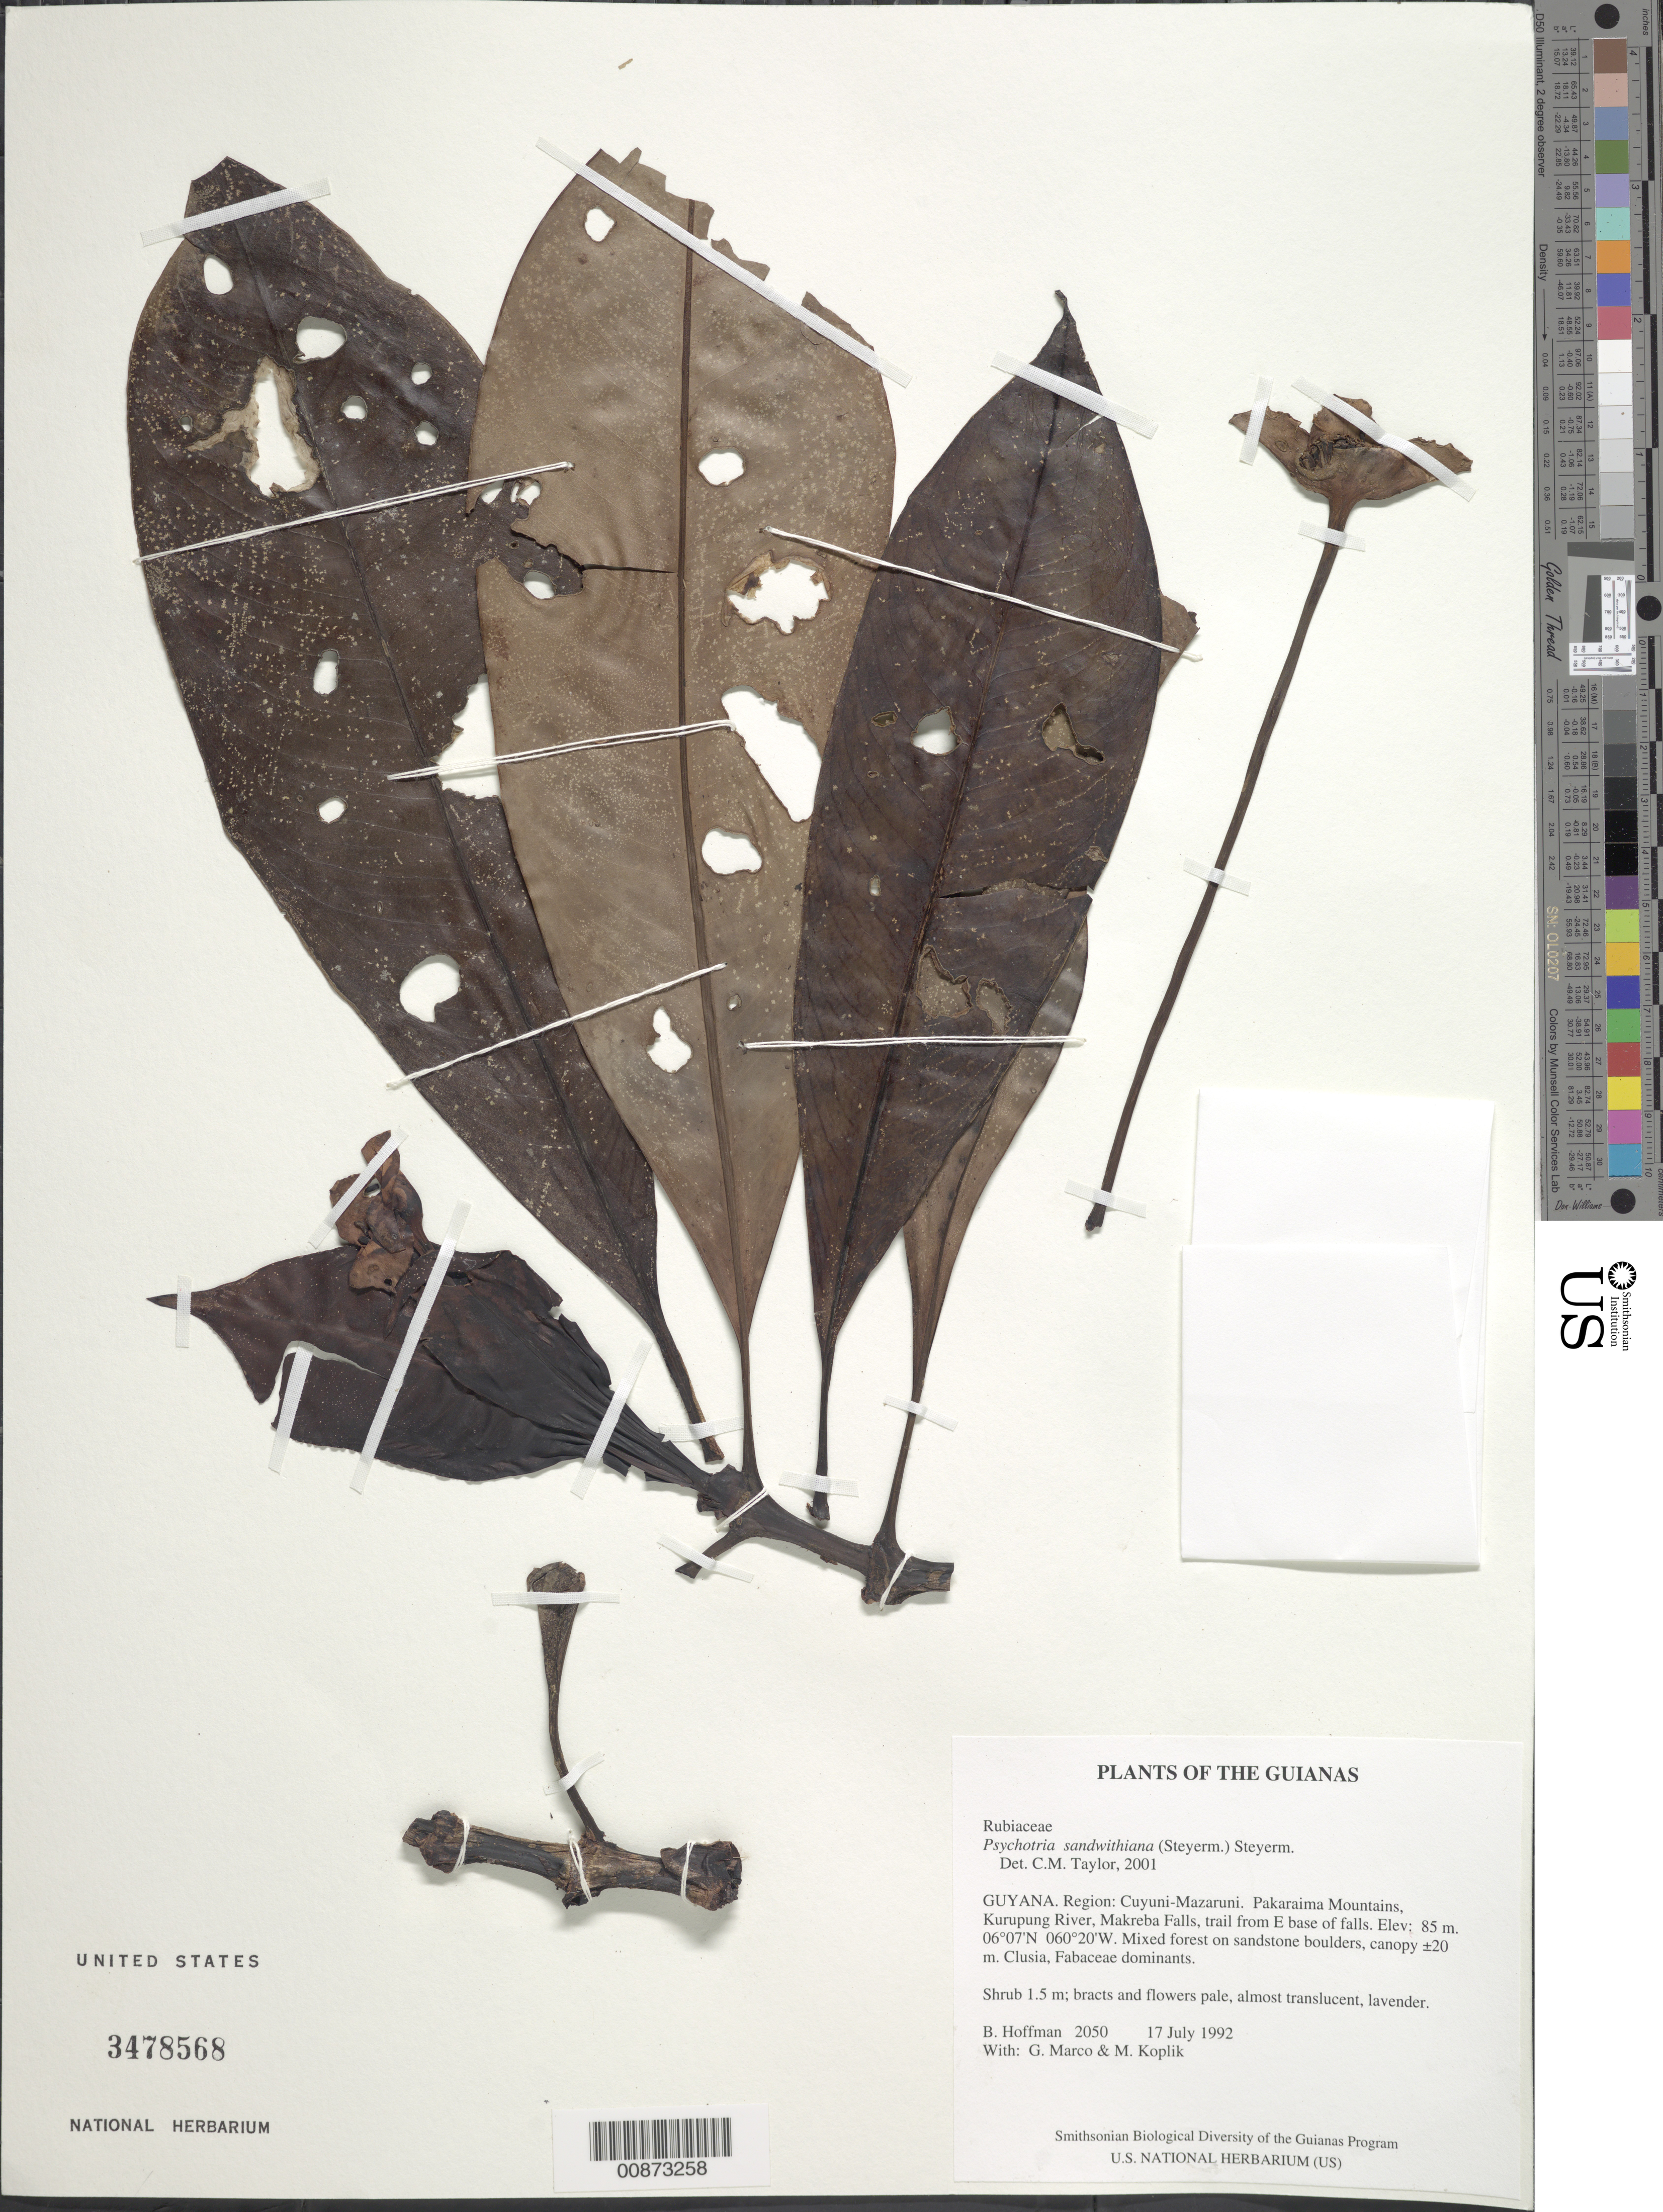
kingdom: Plantae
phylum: Tracheophyta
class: Magnoliopsida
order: Gentianales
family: Rubiaceae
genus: Notopleura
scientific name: Notopleura sandwithiana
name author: (Steyerm.) C.M. Taylor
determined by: Taylor, Charlotte M.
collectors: B. Hoffman, G. Marco & M. Koplik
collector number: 2050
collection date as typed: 17 July 1992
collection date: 1992-07-17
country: Guyana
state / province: Cuyuni-Mazaruni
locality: Pakaraima Mountains, Kurupung River, Makreba Falls, trail from E base of falls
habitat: Mixed forest on sandstone boulders, canopy ±20 m. Clusia, Fabaceae dominants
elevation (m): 85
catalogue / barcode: US 3478568